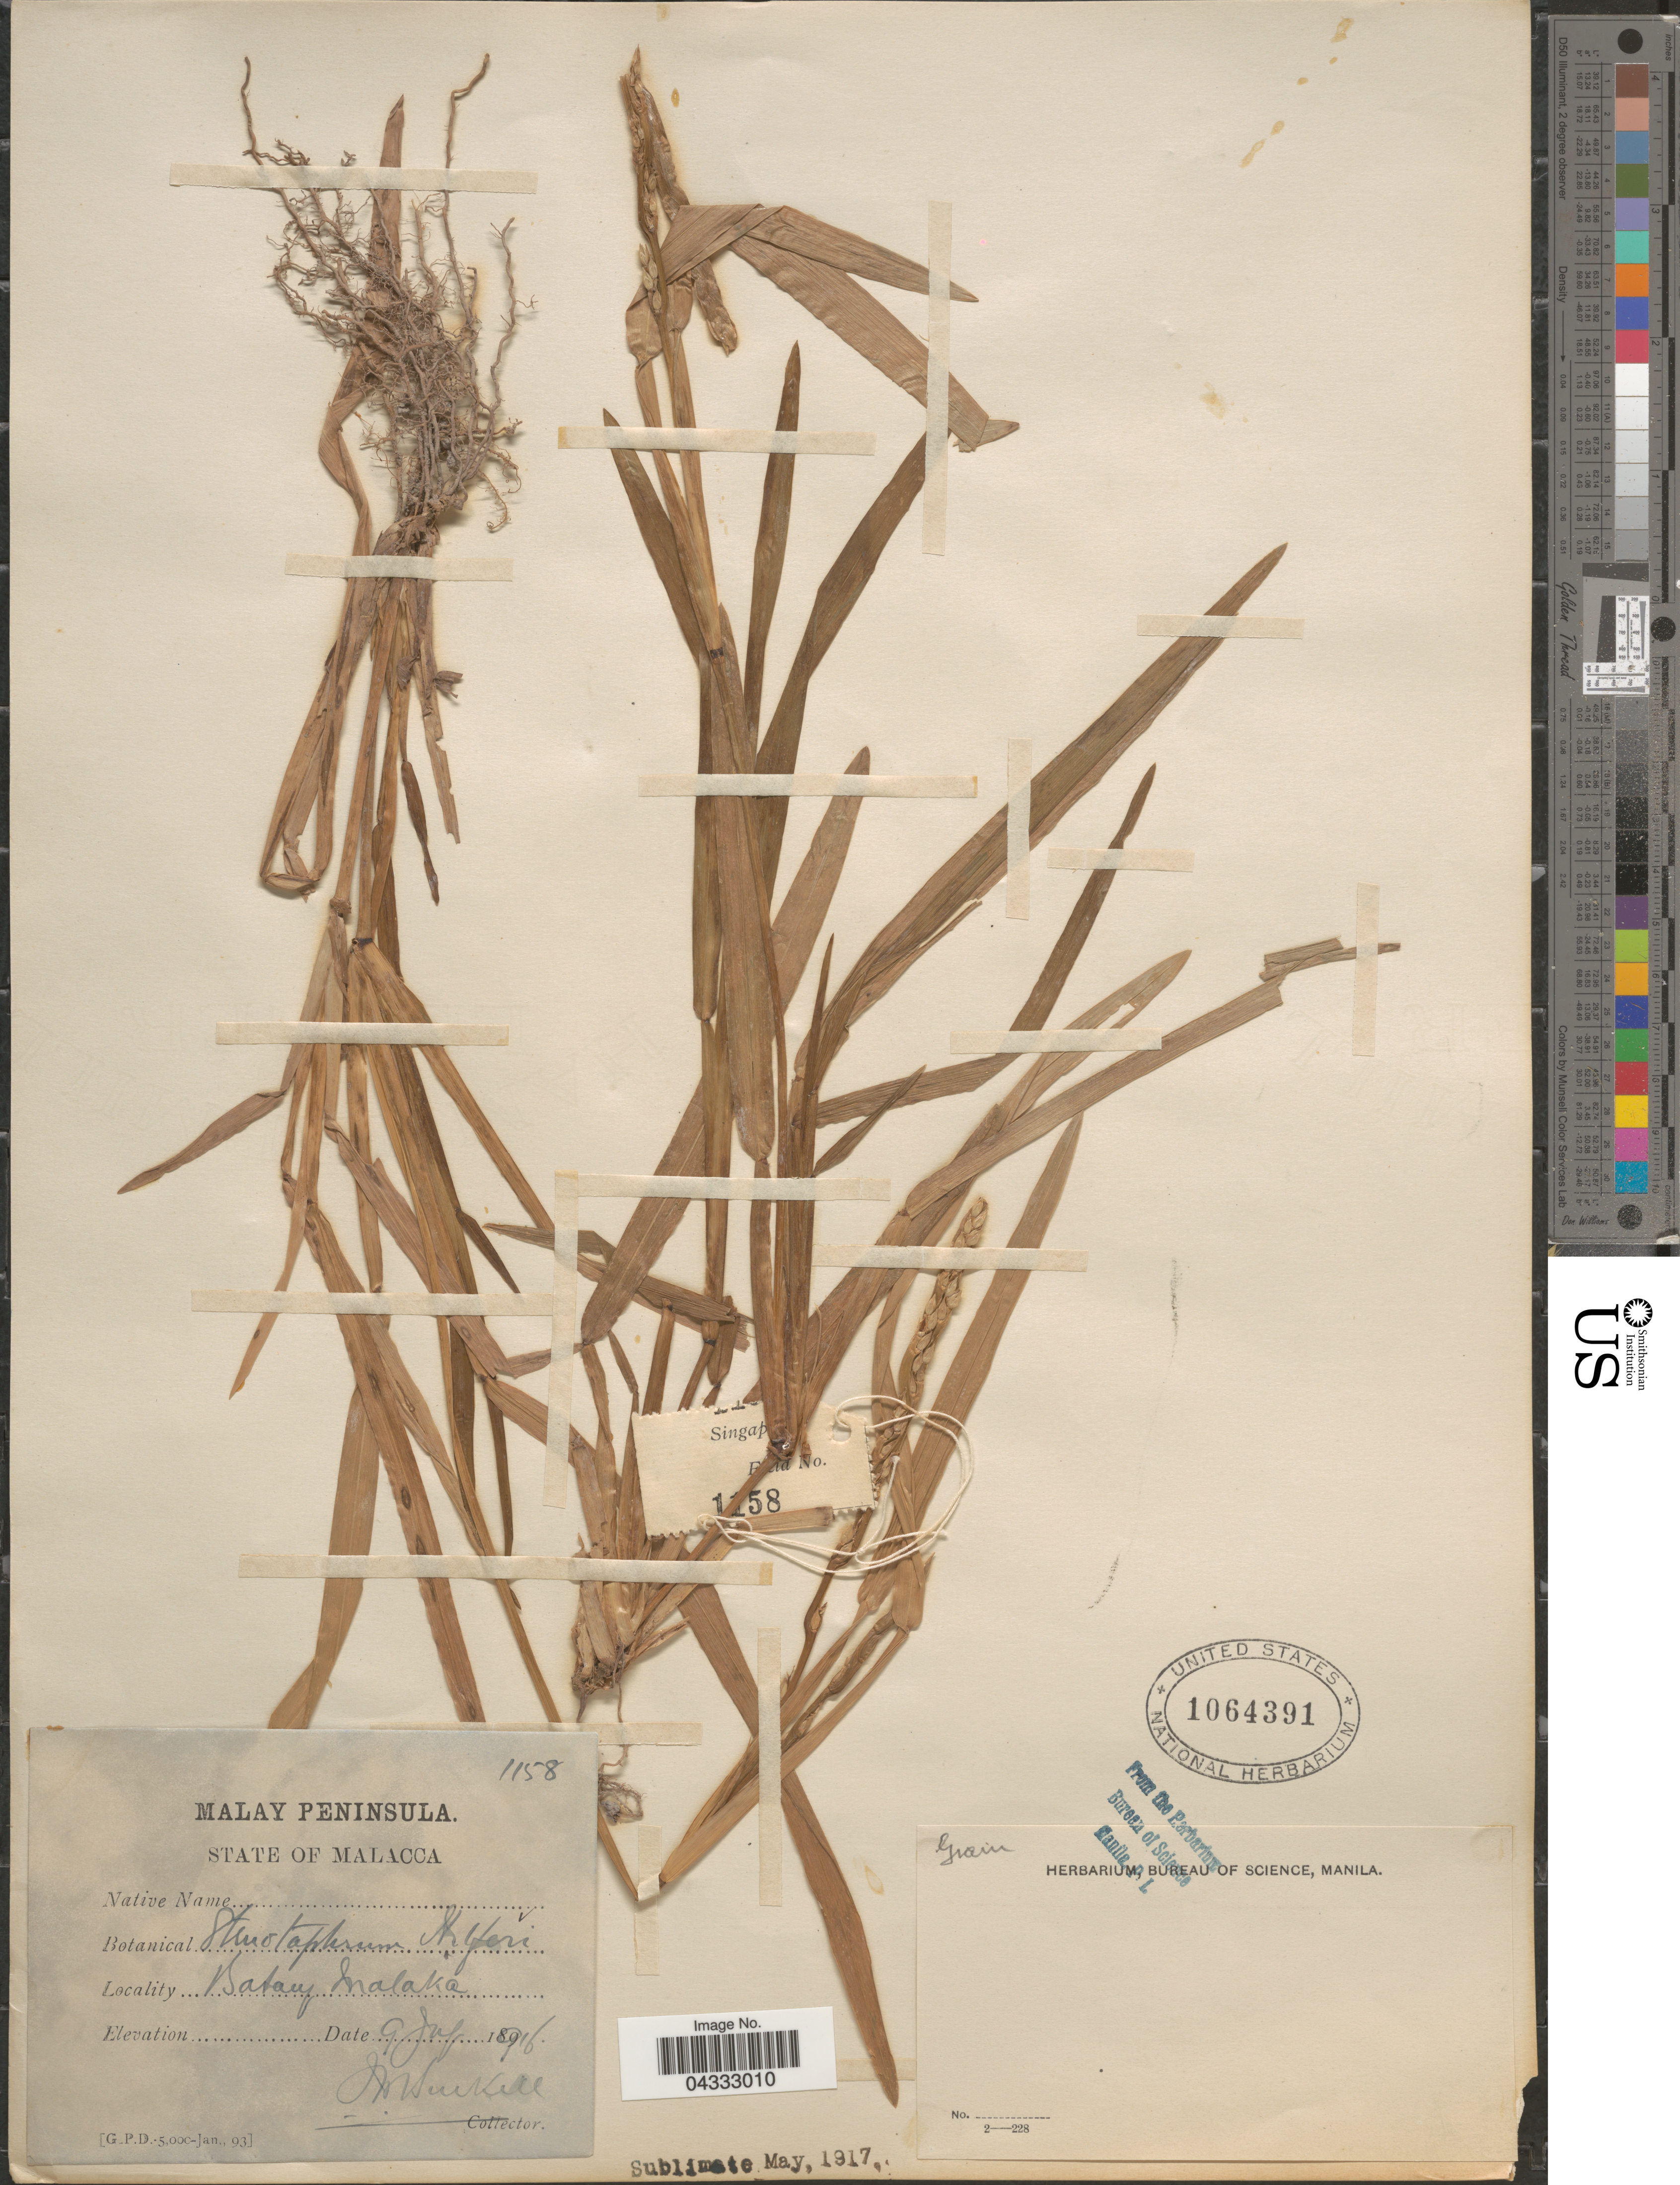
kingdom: Plantae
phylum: Tracheophyta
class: Liliopsida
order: Poales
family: Poaceae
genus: Stenotaphrum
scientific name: Stenotaphrum helferi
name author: Munro ex Hook. f.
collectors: Burkill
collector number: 1158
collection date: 1916-07-09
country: Malaysia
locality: Malay Peninsula. State of Malacca. Batang Malaka.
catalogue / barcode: US 1064391